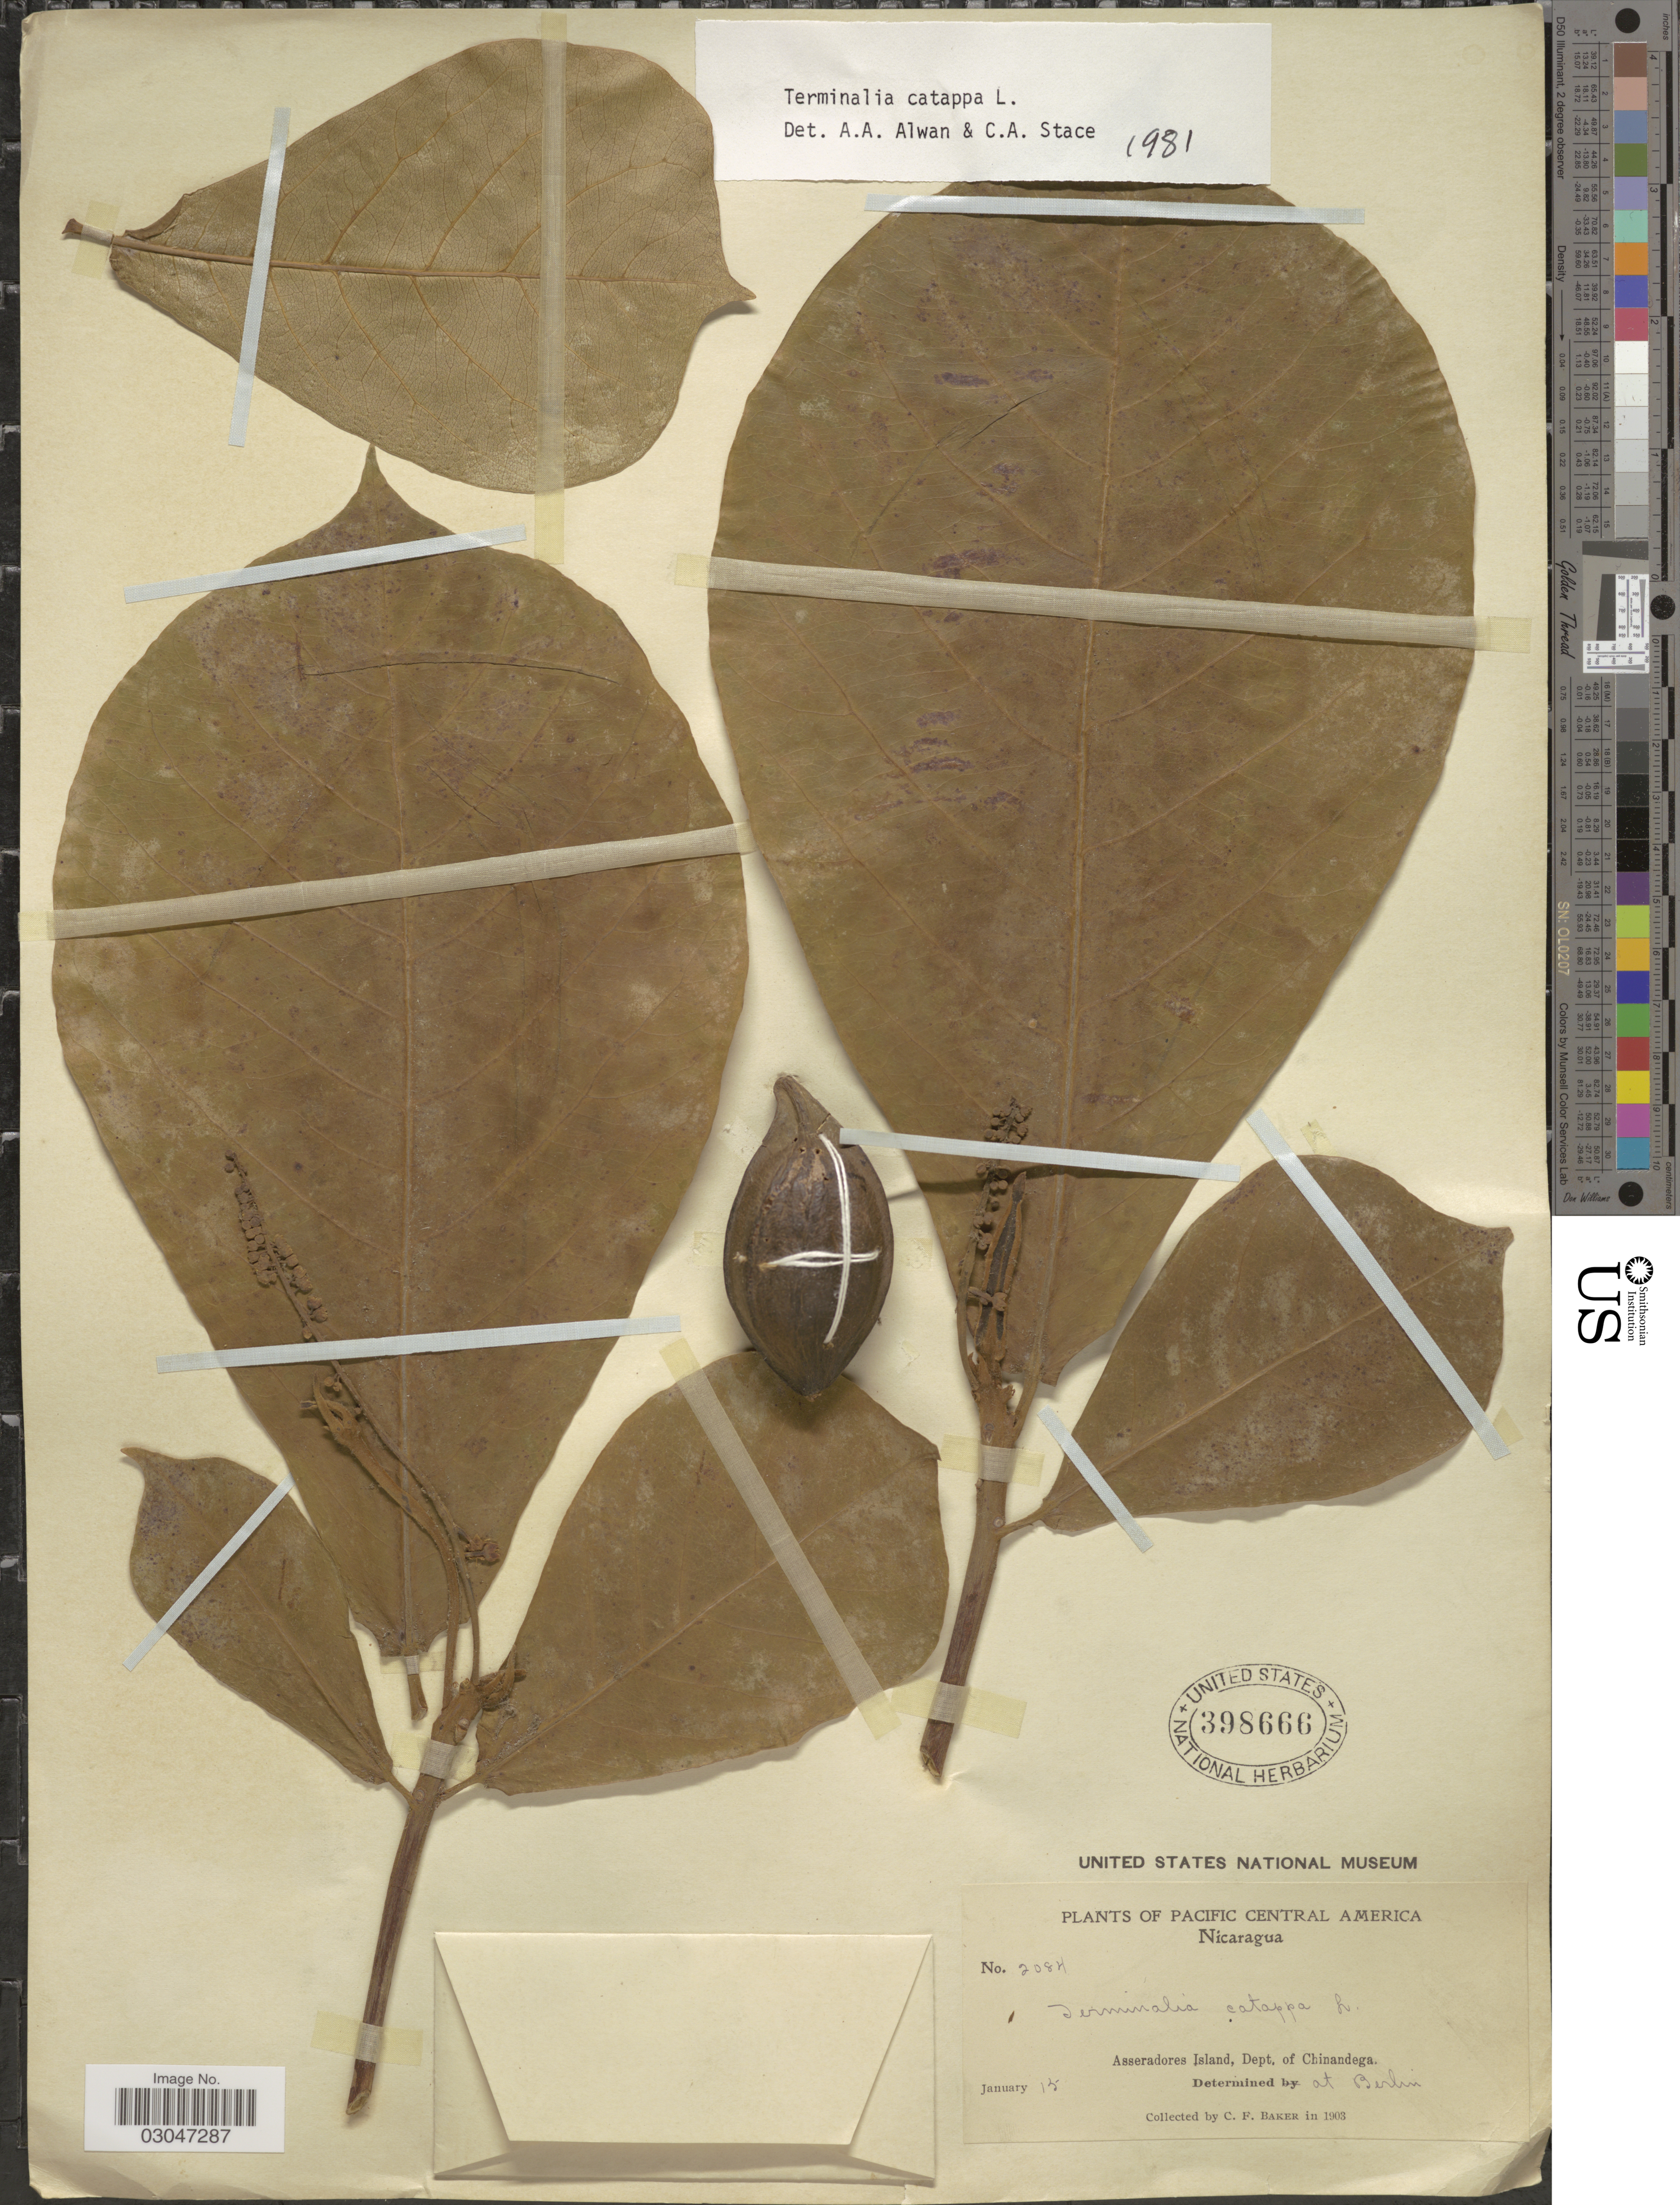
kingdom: Plantae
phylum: Tracheophyta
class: Magnoliopsida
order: Myrtales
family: Combretaceae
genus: Terminalia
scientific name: Terminalia catappa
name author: L.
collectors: C. F. Baker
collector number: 2084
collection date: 1903-01-15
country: Nicaragua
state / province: Chinandega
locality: Pacific Central America. Asseradores Island, Dept. of Chinandega.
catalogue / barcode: US 398666